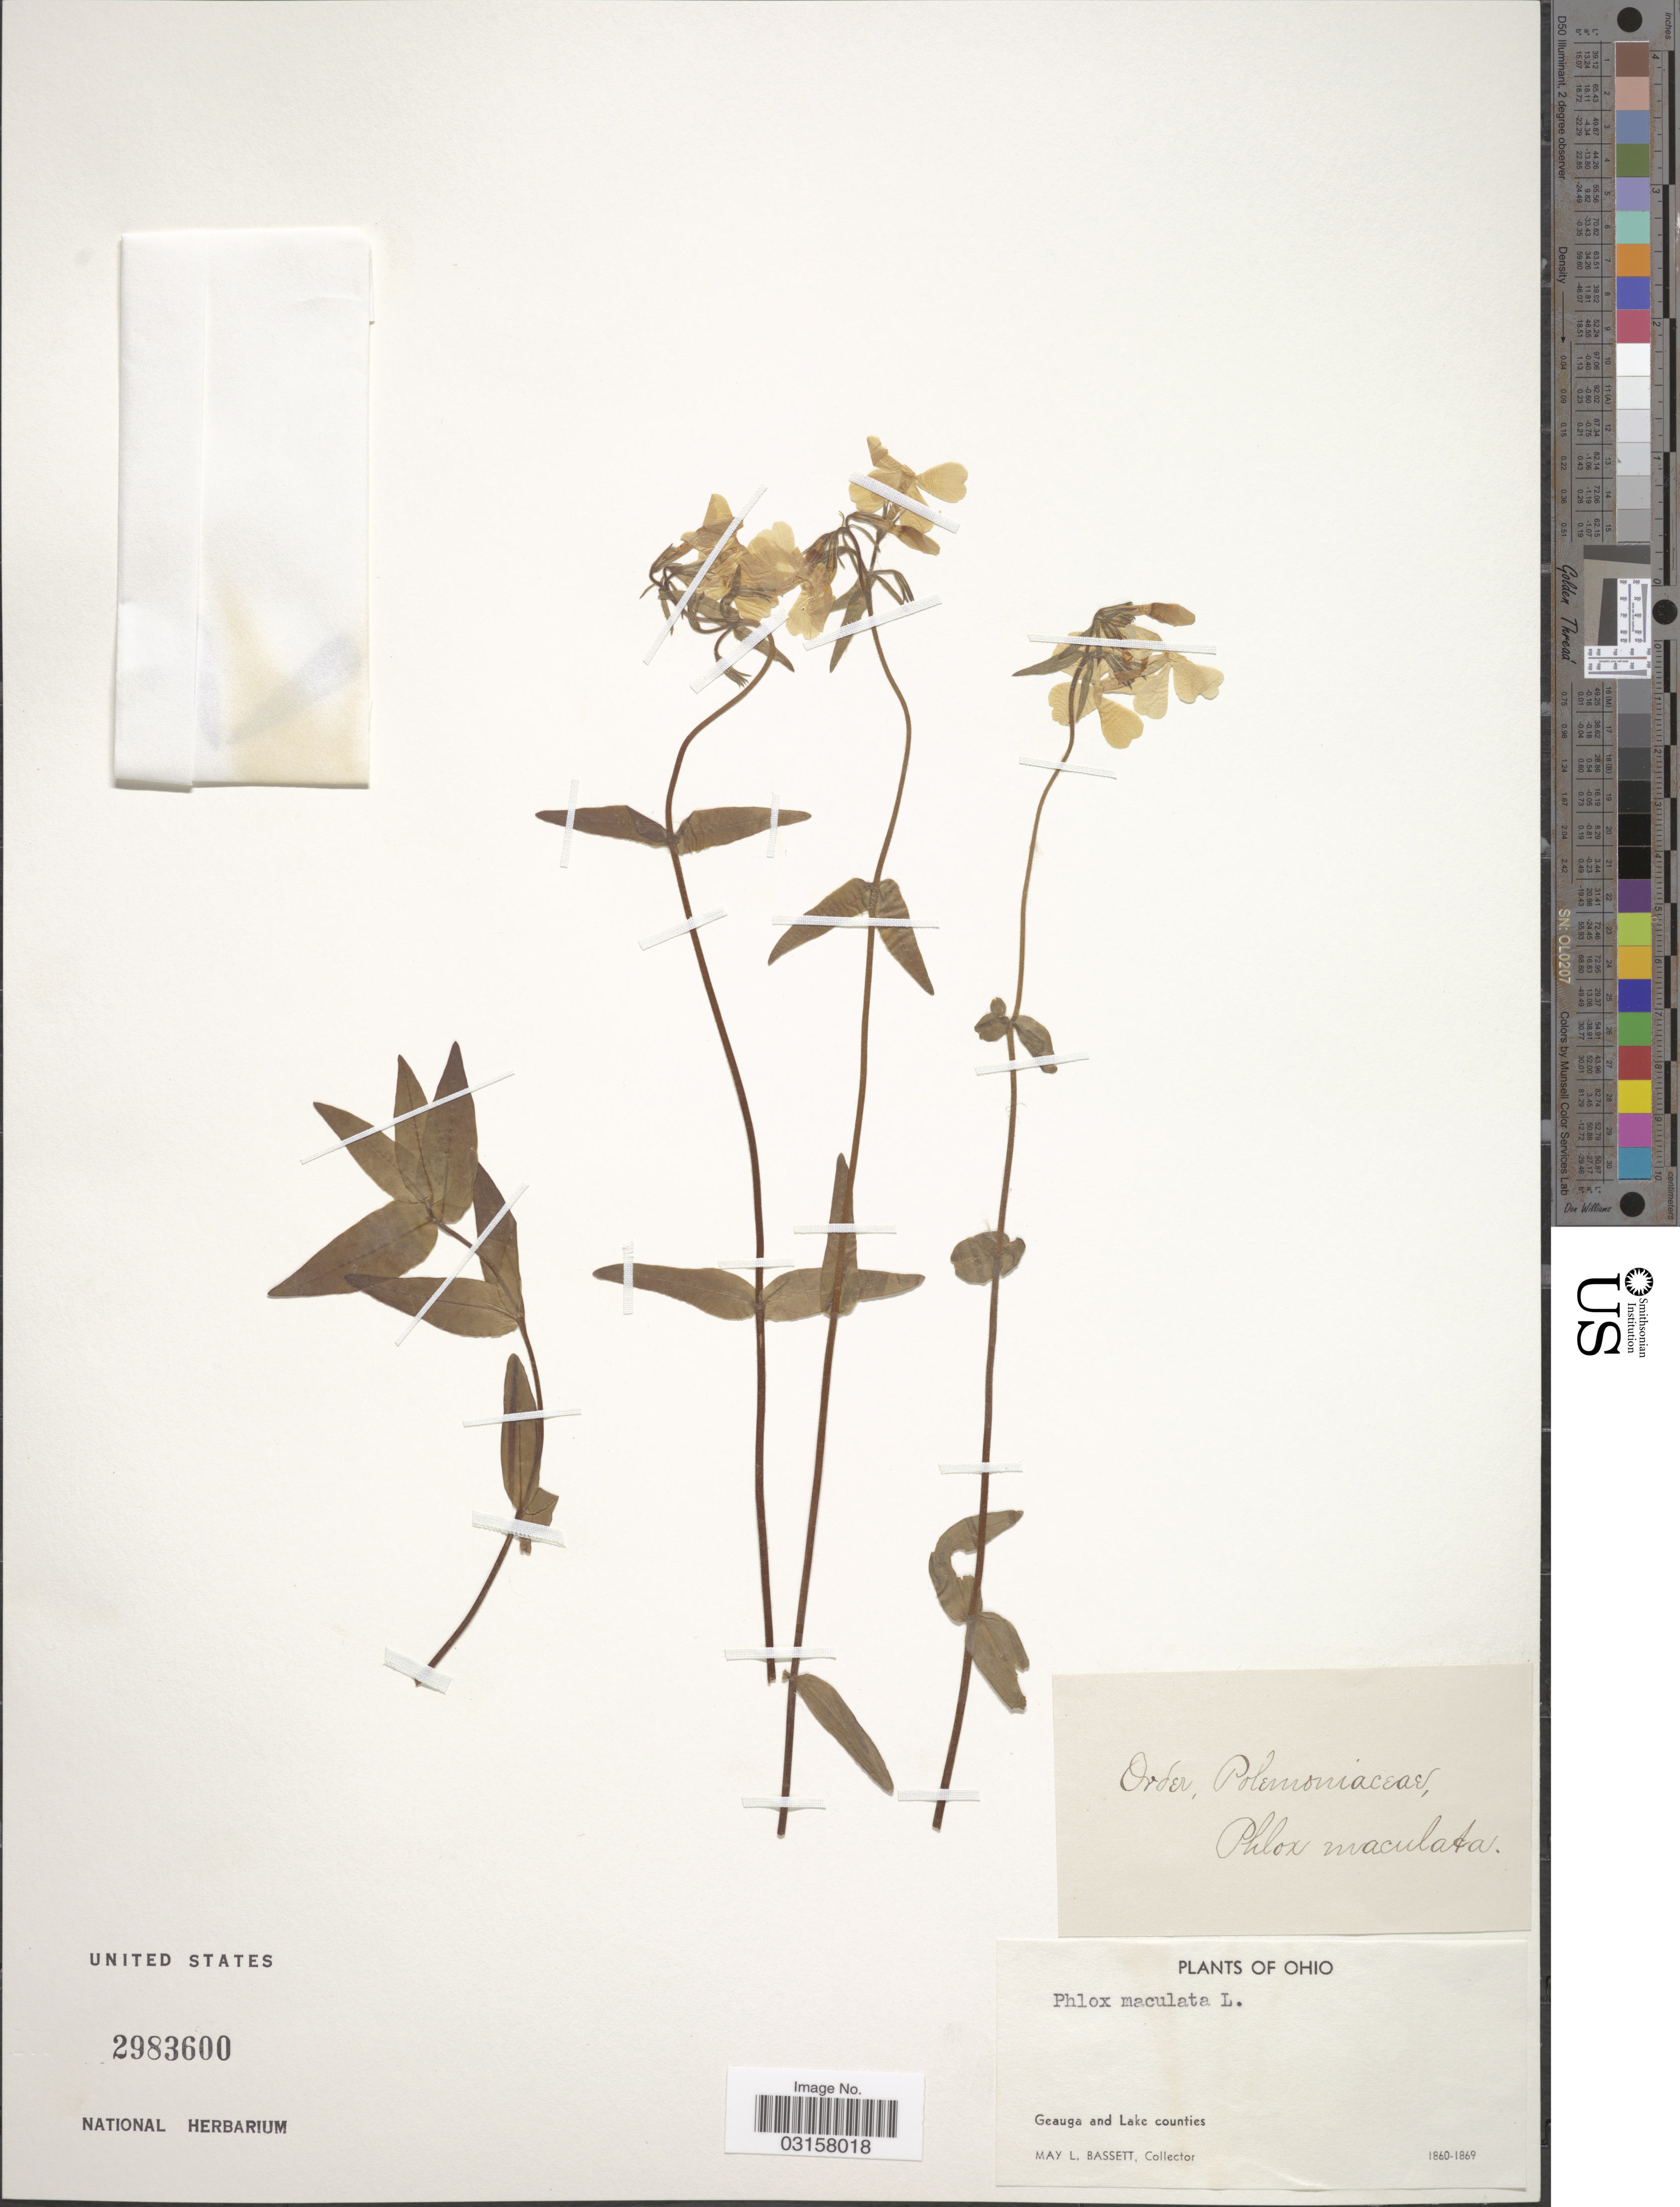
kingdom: Plantae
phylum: Tracheophyta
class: Magnoliopsida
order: Ericales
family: Polemoniaceae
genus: Phlox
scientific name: Phlox divaricata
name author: L.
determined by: Mayfield, M. H.; Ferguson, C. J.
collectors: M. L. Bassett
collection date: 1860/1869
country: United States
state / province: Ohio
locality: Geauga and Lake counties.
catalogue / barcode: US 2983600